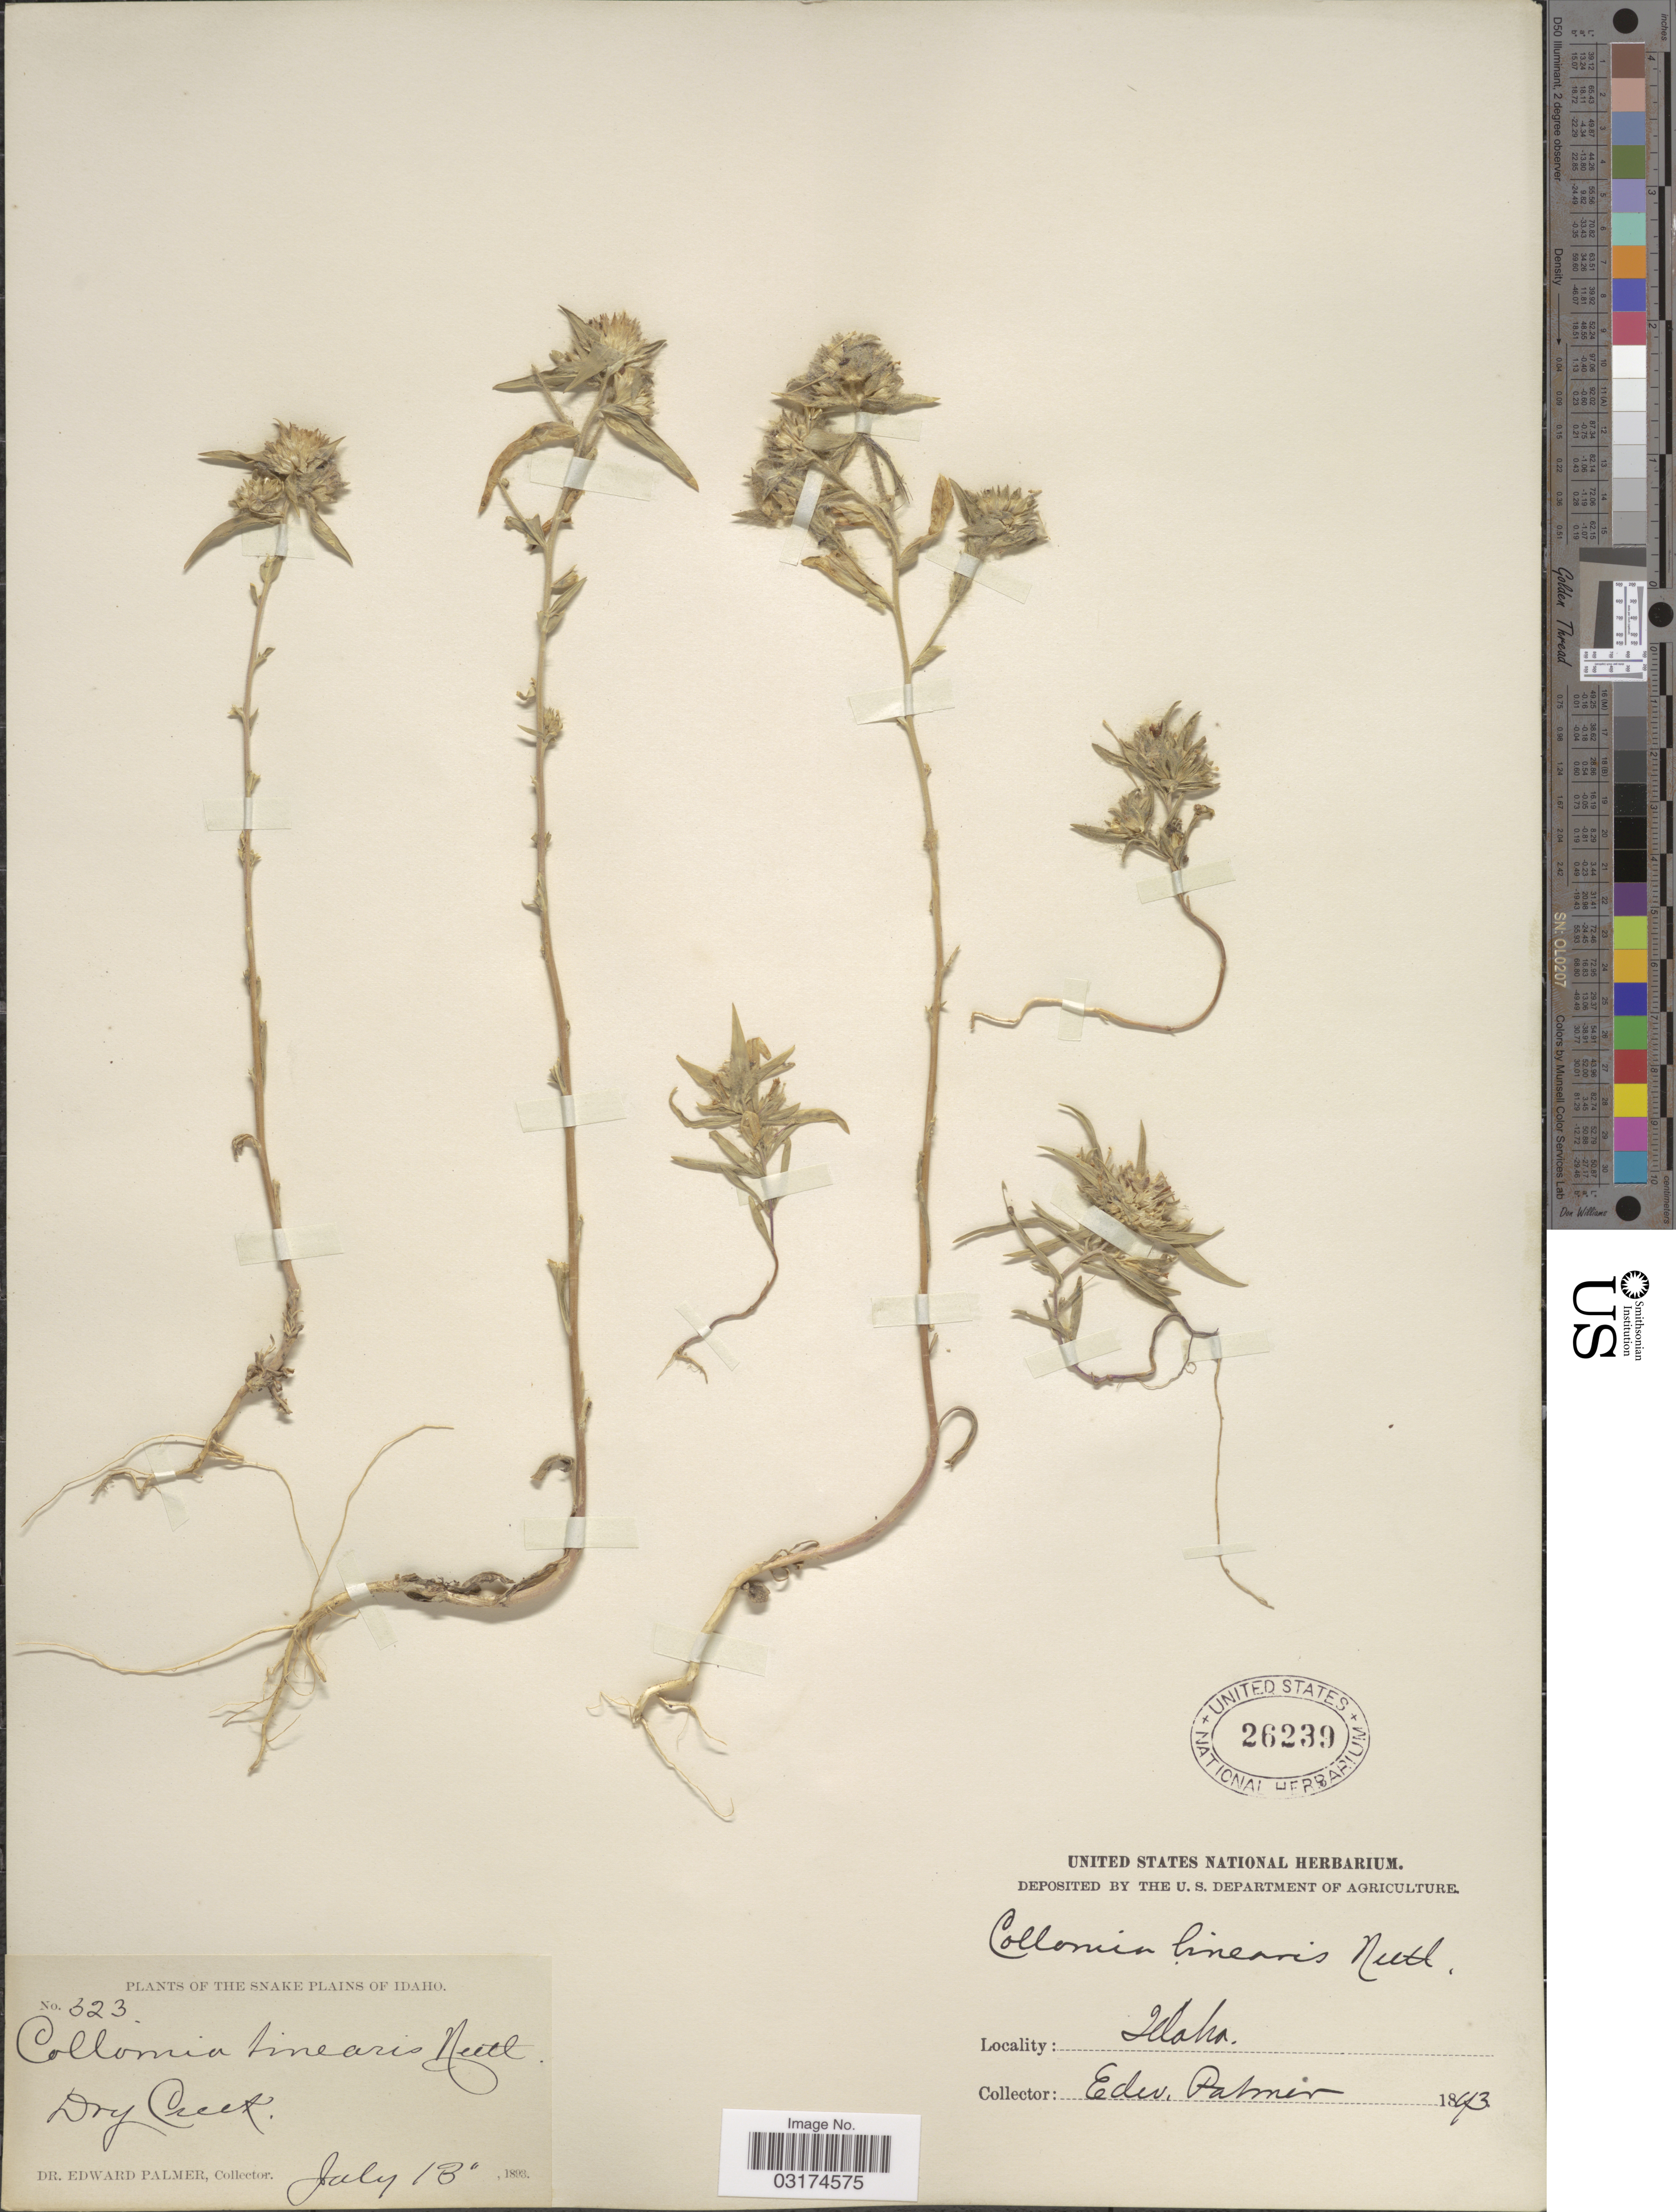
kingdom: Plantae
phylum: Tracheophyta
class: Magnoliopsida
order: Ericales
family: Polemoniaceae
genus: Collomia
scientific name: Collomia linearis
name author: Nutt.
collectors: E. Palmer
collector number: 323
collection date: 1893-07-13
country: United States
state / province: Idaho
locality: Snake Plains of Idaho. Dry Creek.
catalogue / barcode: US 26239